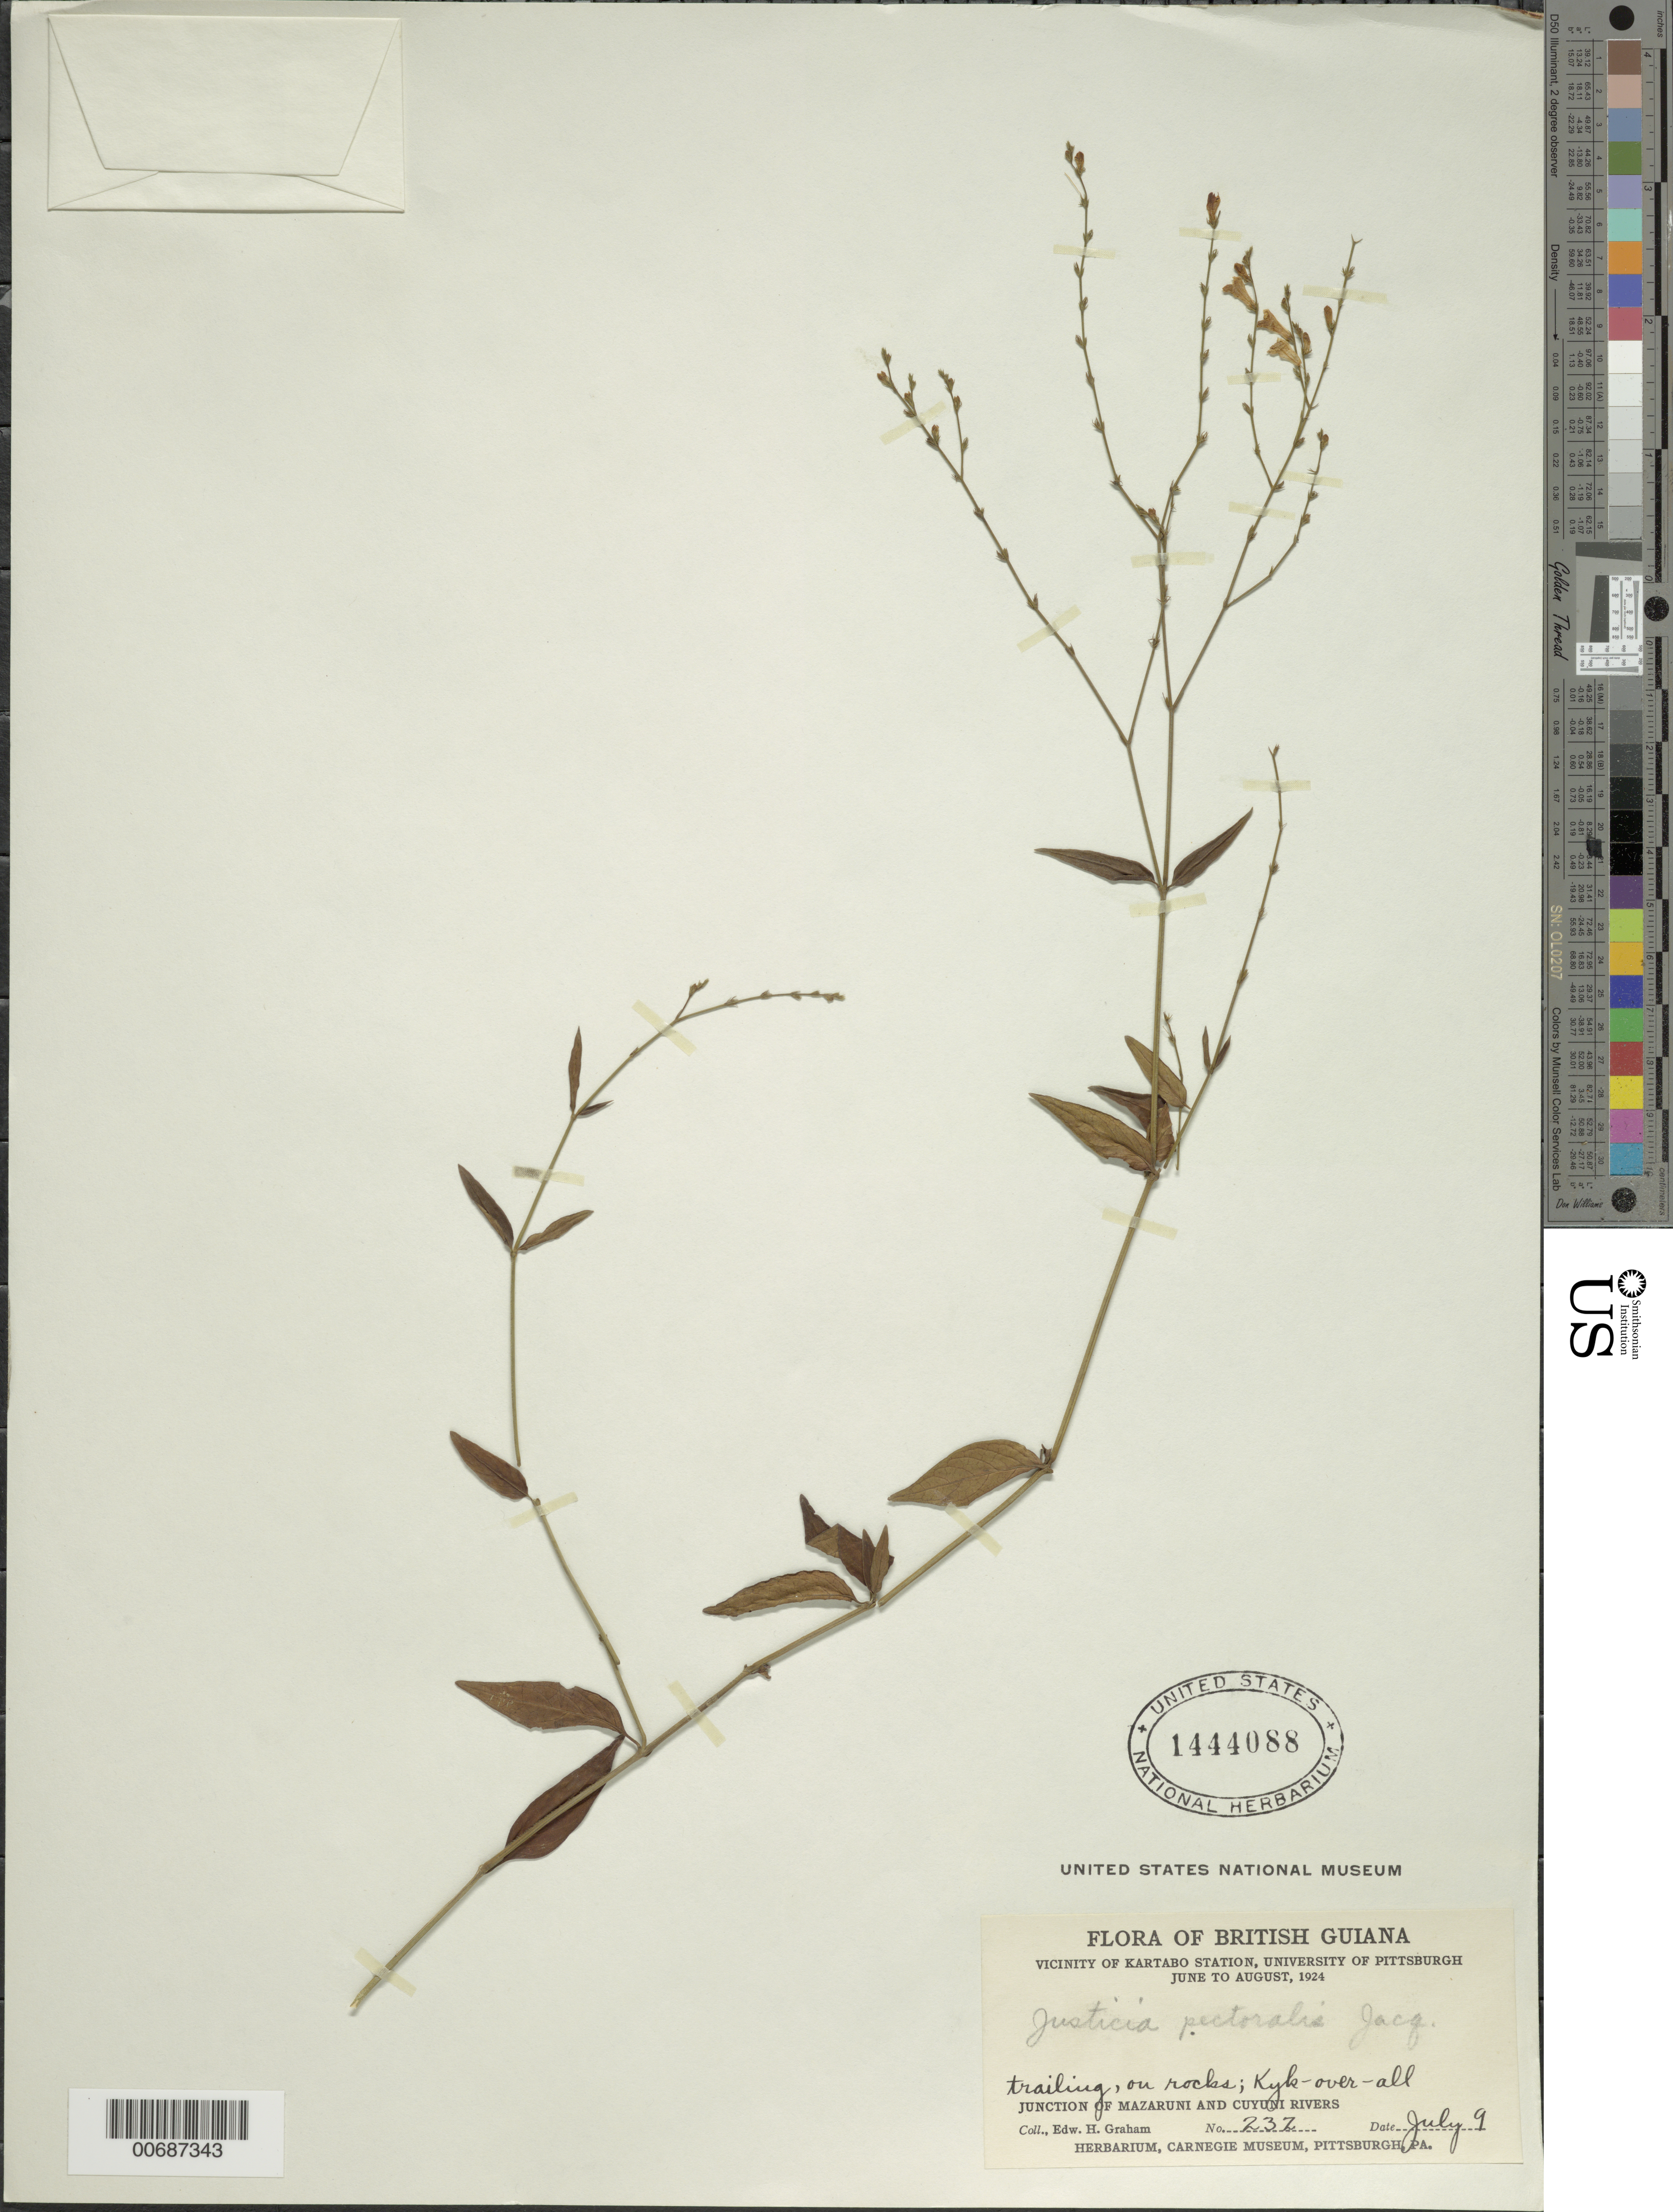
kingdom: Plantae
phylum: Tracheophyta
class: Magnoliopsida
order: Lamiales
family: Acanthaceae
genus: Justicia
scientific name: Justicia pectoralis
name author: Jacq.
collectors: E. H. Graham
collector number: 237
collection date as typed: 9-Jul-24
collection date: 1924-07-09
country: Guyana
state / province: Cuyuni-Mazaruni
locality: Kartabo Station, junction of Mazaruni and Cuyuni Rivers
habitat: Trailing on rocks;Kyk-over-all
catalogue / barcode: US 1444088